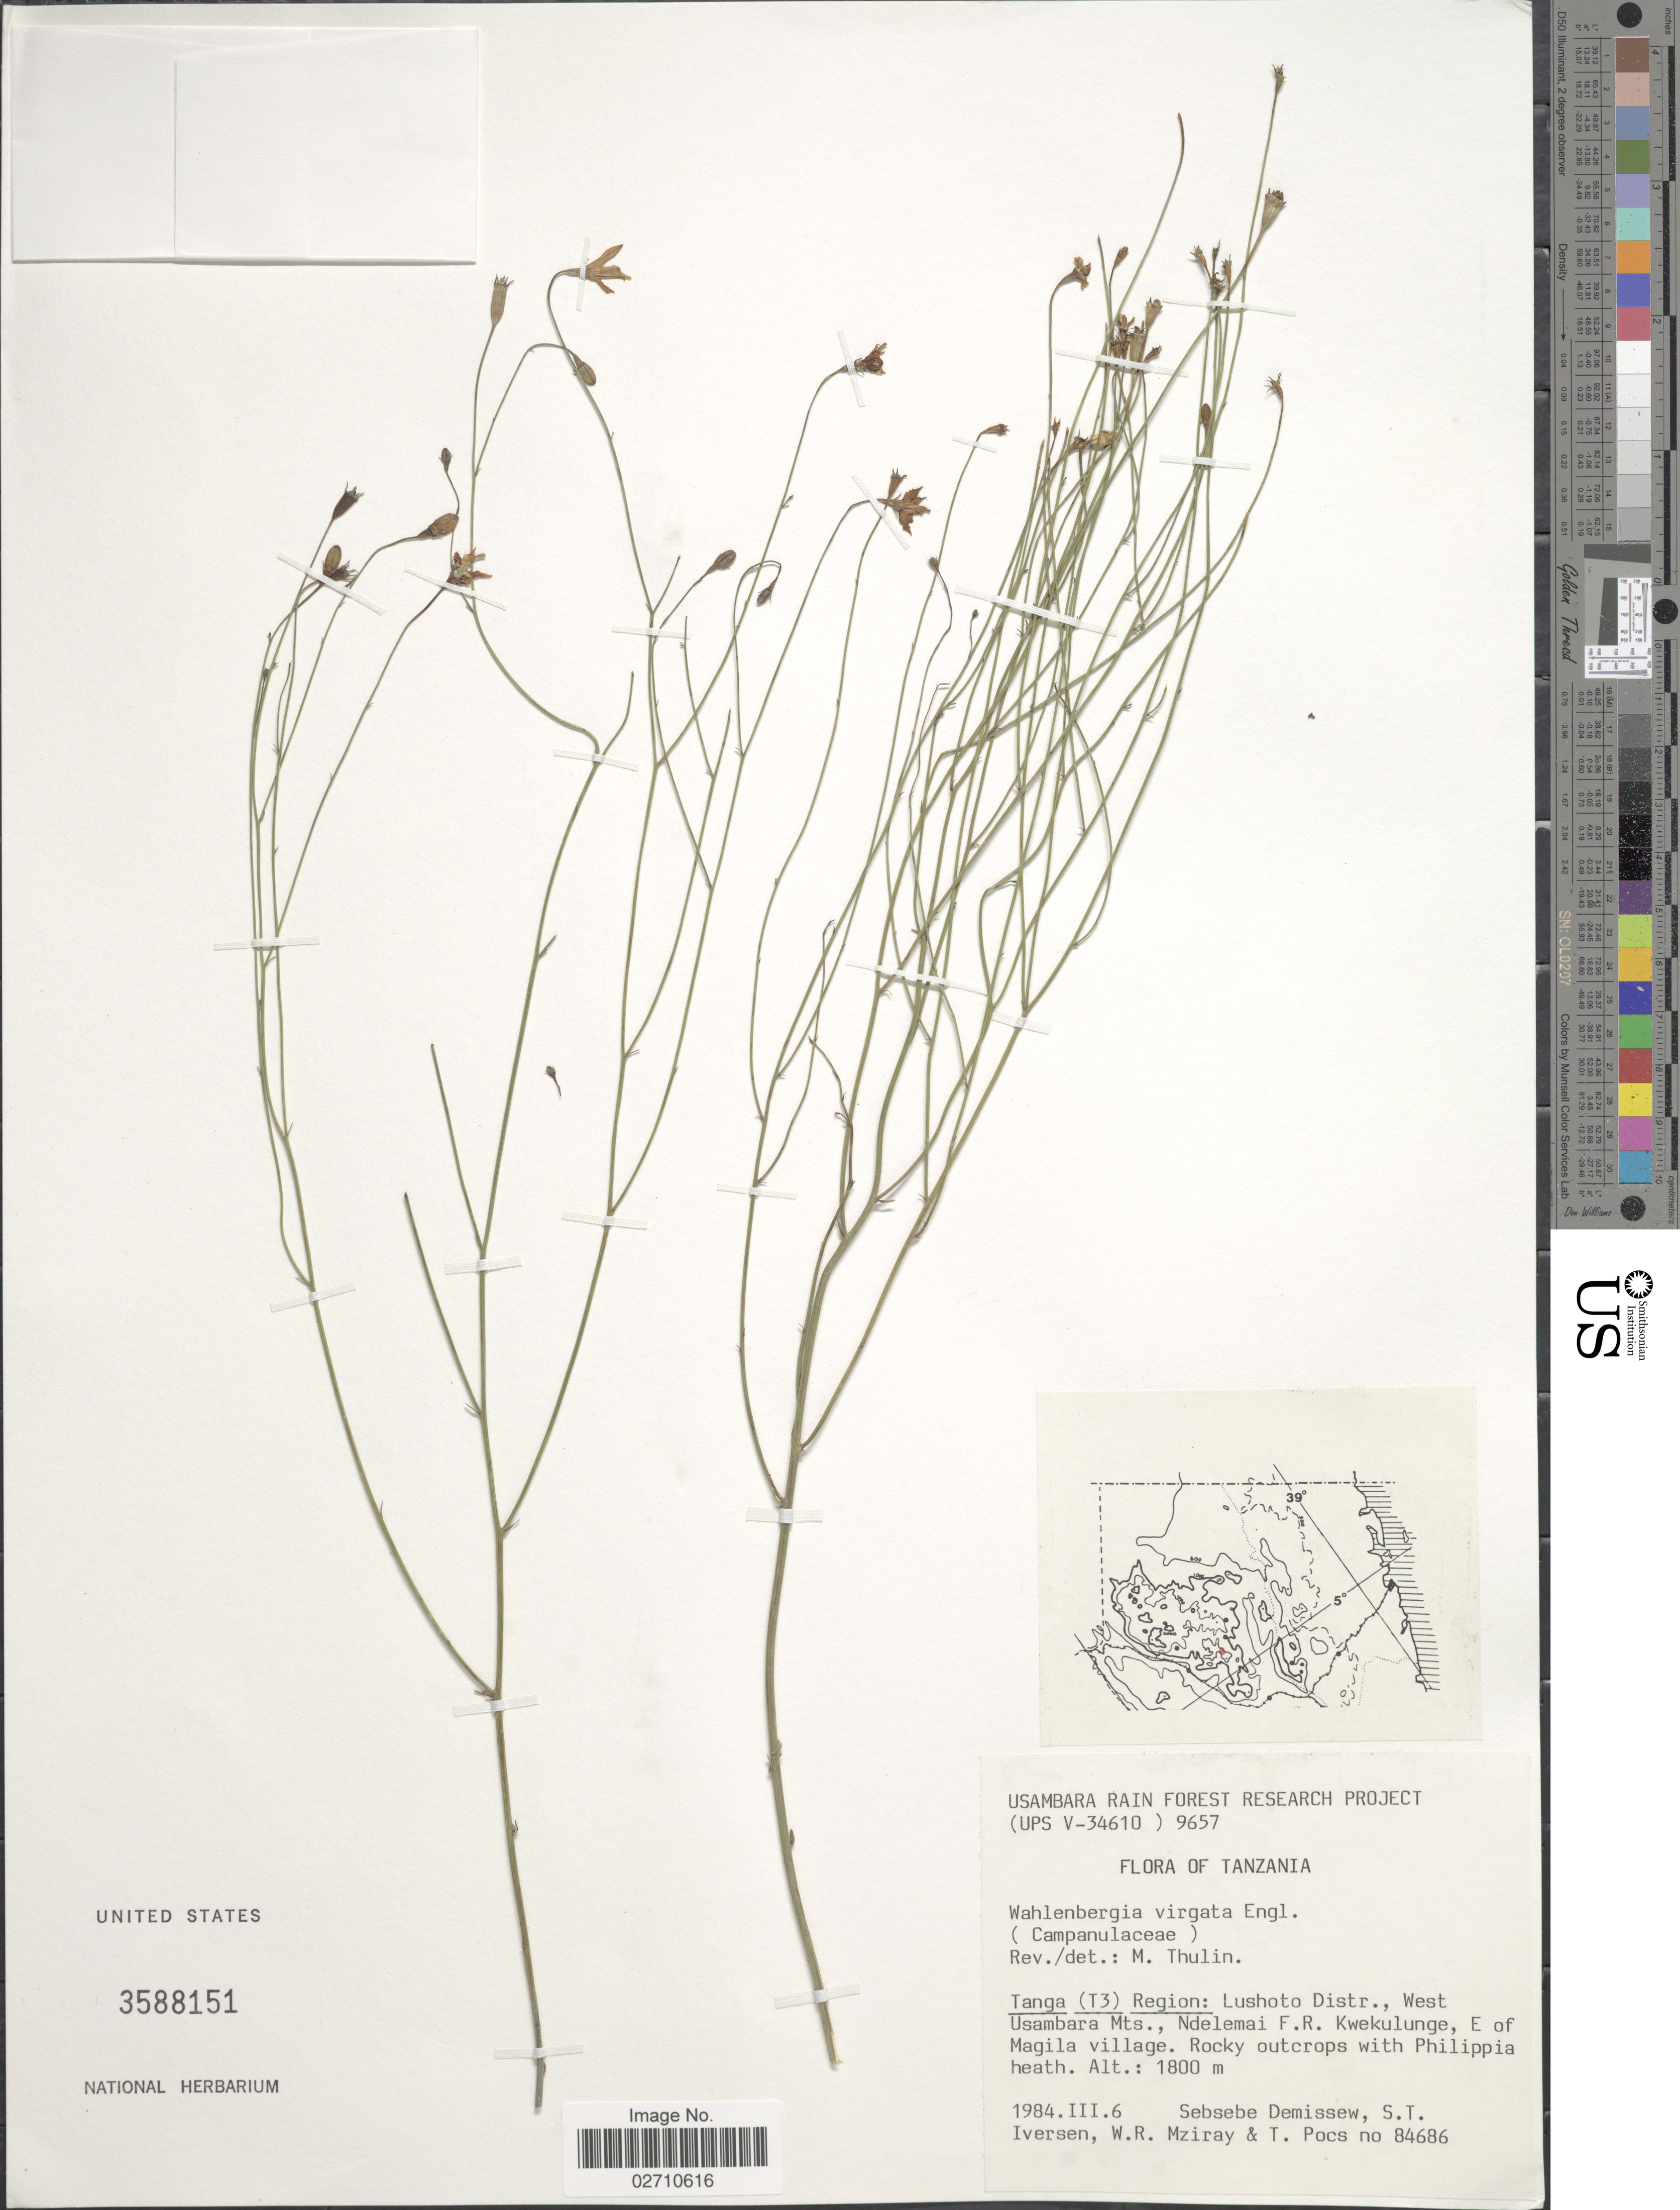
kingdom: Plantae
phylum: Tracheophyta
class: Magnoliopsida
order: Asterales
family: Campanulaceae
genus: Wahlenbergia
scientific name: Wahlenbergia virgata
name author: Engl.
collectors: S. Demissew, S. Iversen, W. Mziray & T. Pocs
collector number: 84686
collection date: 1984-03-06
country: Tanzania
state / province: Tanga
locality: (T3) Region: Lushoto Distr., West Usambara Mts., Ndelemai F.R. Kwekulunge, E of Magila Village. Rocky outcrops with Philippia heath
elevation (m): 1800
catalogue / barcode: US 3588151